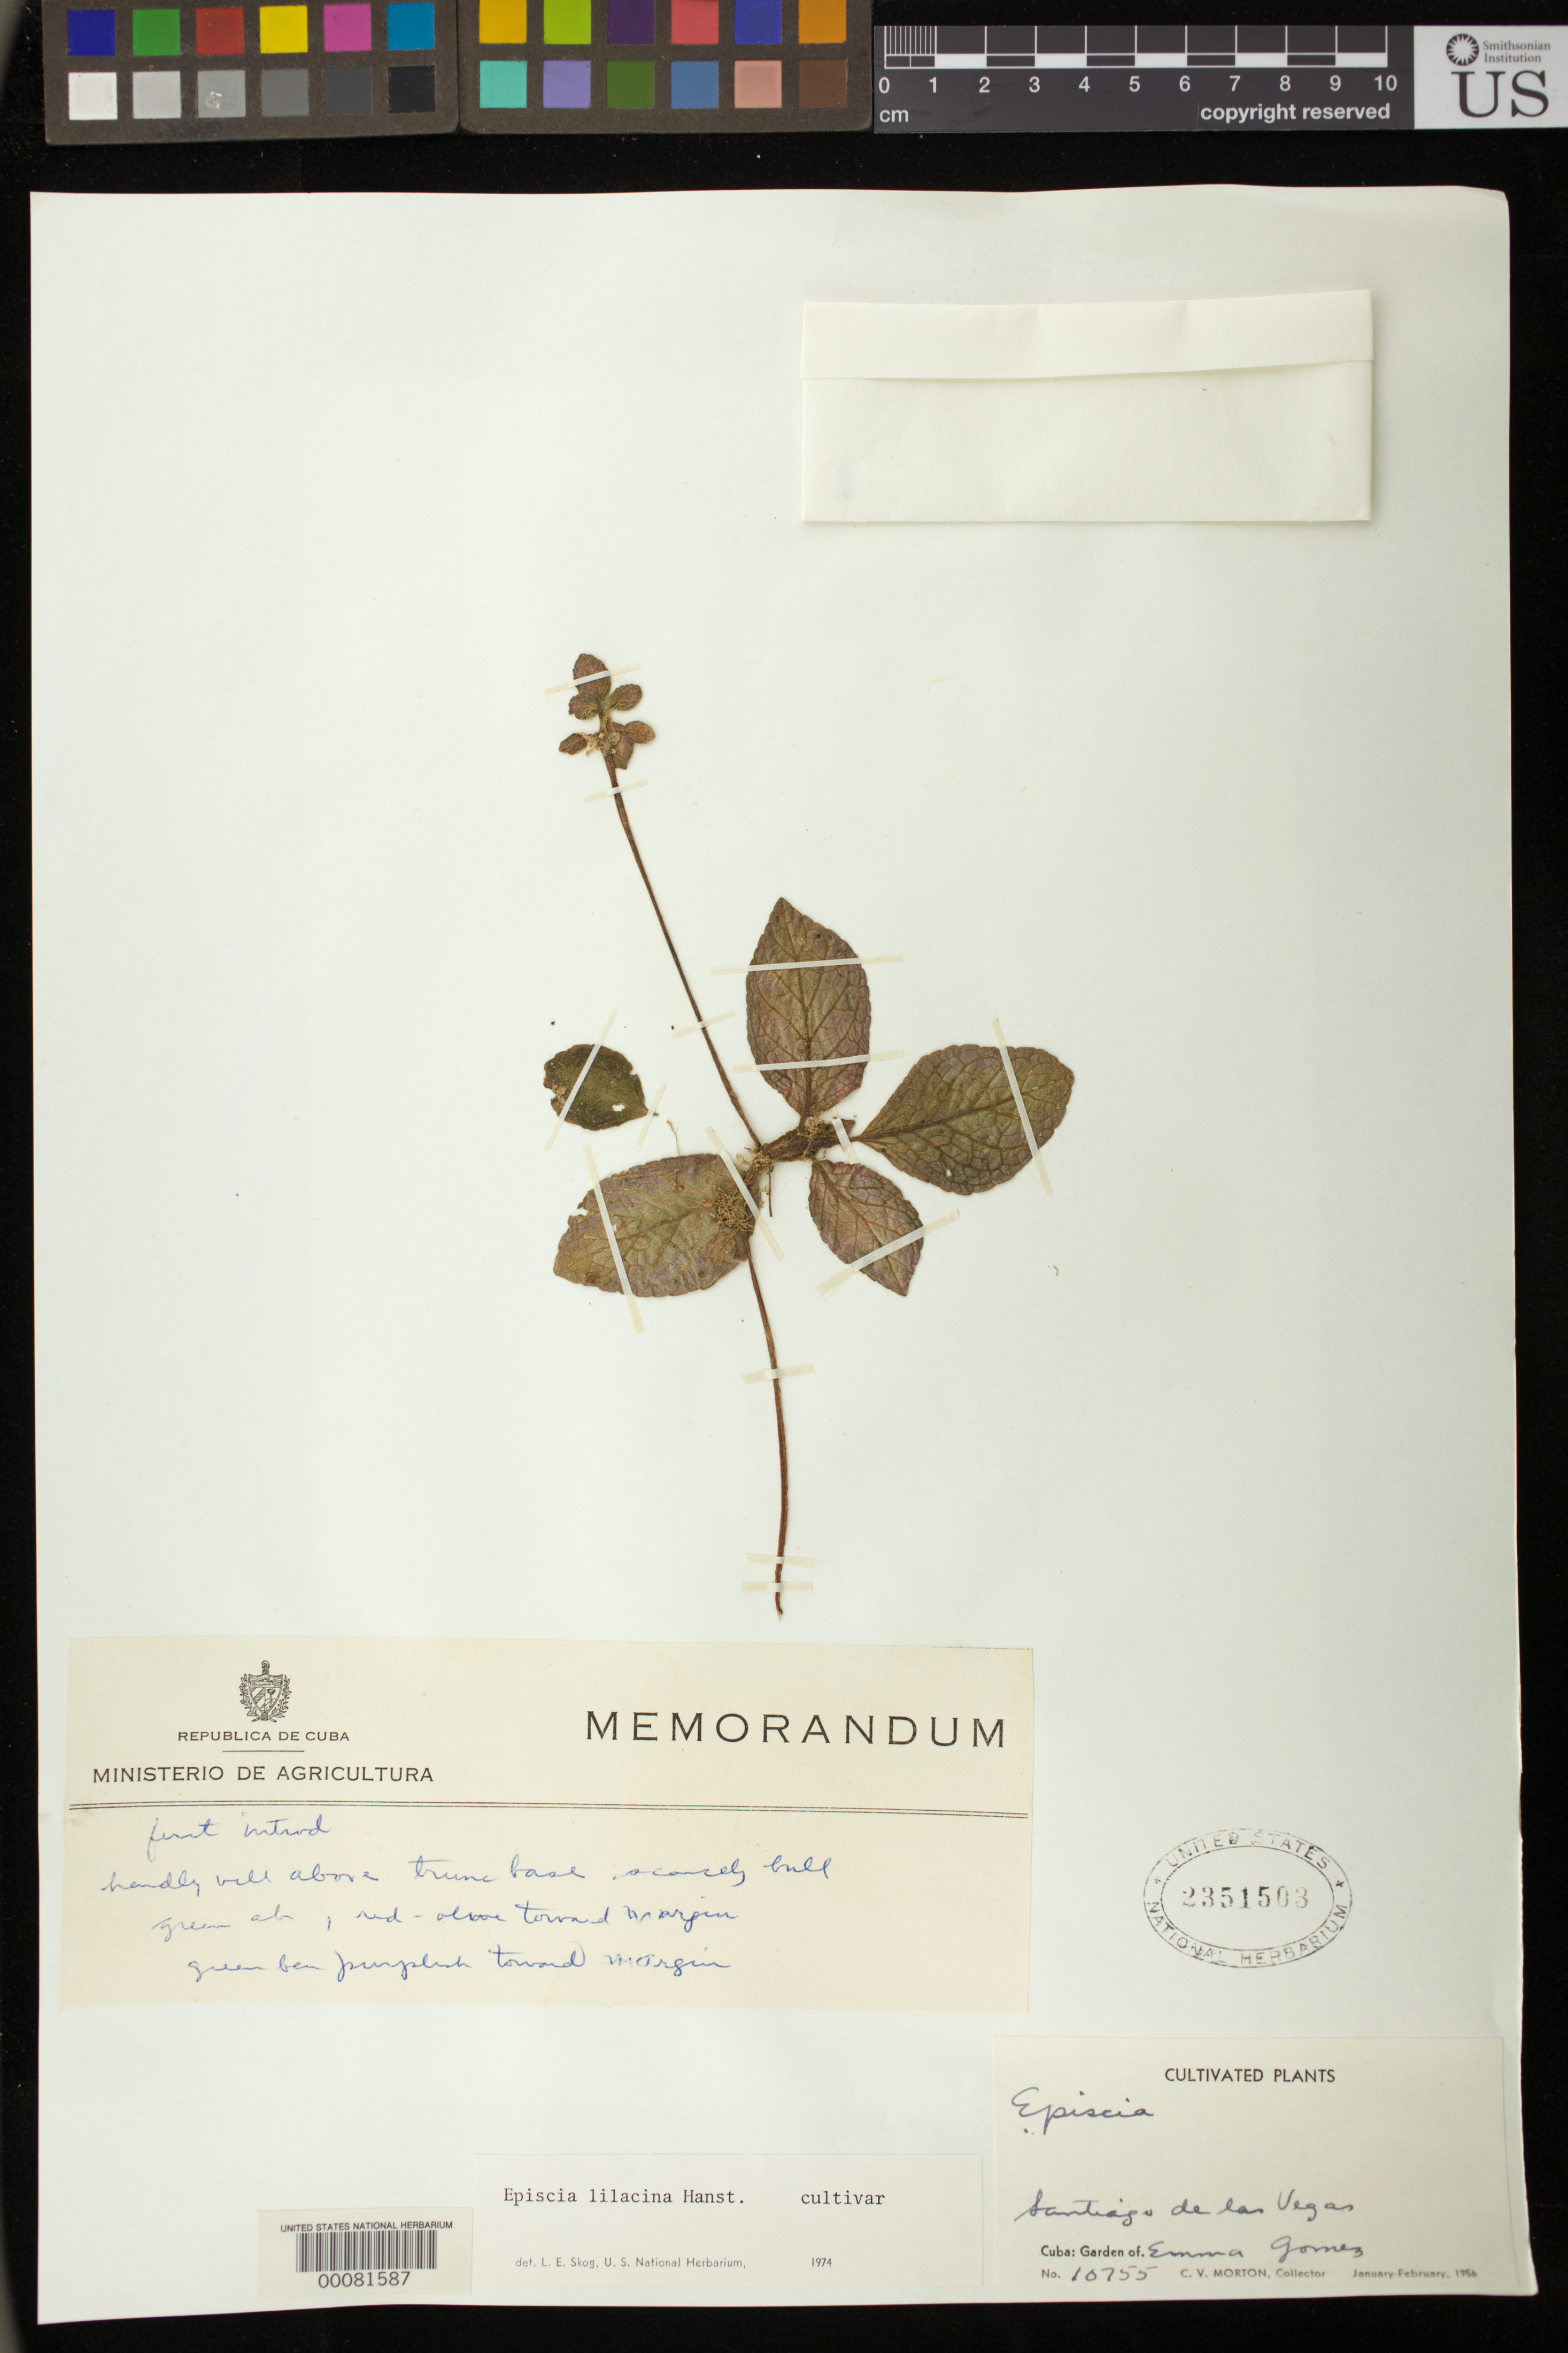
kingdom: Plantae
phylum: Tracheophyta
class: Magnoliopsida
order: Lamiales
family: Gesneriaceae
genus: Episcia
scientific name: Episcia lilacina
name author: Hanst.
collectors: C. V. Morton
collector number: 10755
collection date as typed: Jan-Feb 1956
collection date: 1956-01/1956-02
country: Cuba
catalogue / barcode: US 2351503